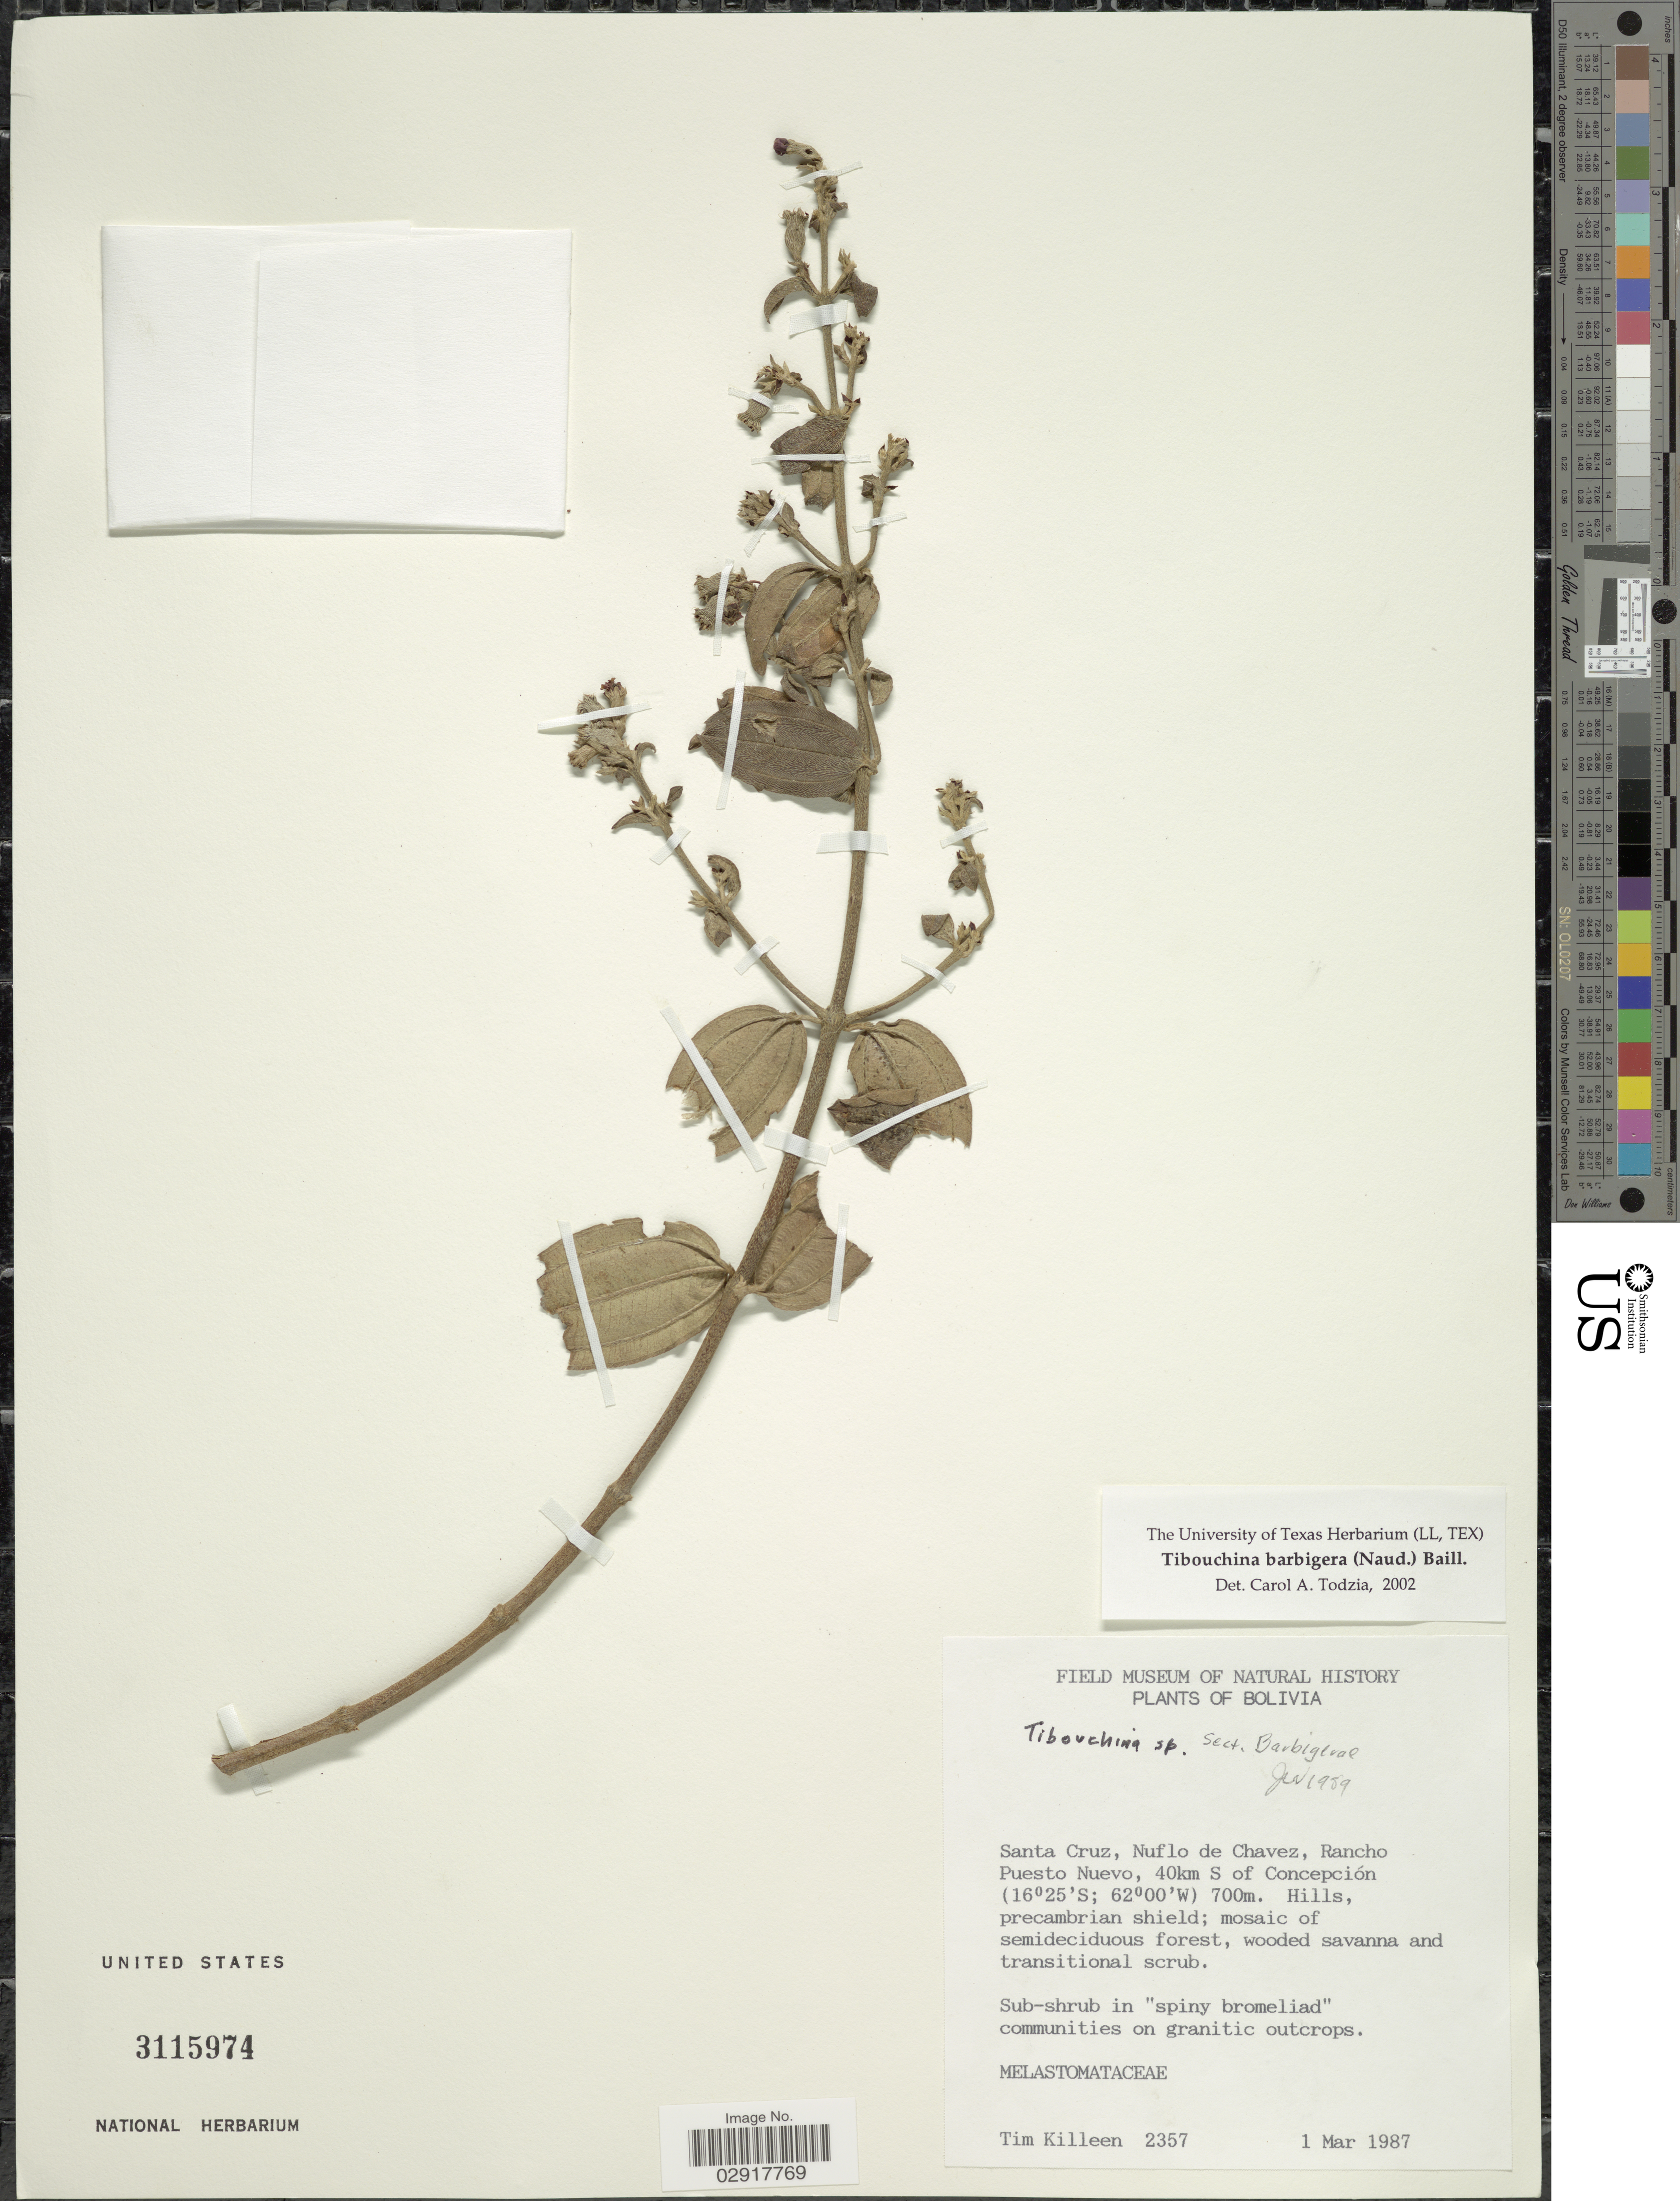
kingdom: Plantae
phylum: Tracheophyta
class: Magnoliopsida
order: Myrtales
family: Melastomataceae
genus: Tibouchina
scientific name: Tibouchina barbigera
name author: Baill.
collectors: T. J. Killeen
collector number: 2357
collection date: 1987-03-01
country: Bolivia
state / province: Santa Cruz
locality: Nuflo de Chavez, Rancho Puesto Nuevo, 40km S of Concepción. Hills, precambrian shield.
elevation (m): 700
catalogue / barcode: US 3115974